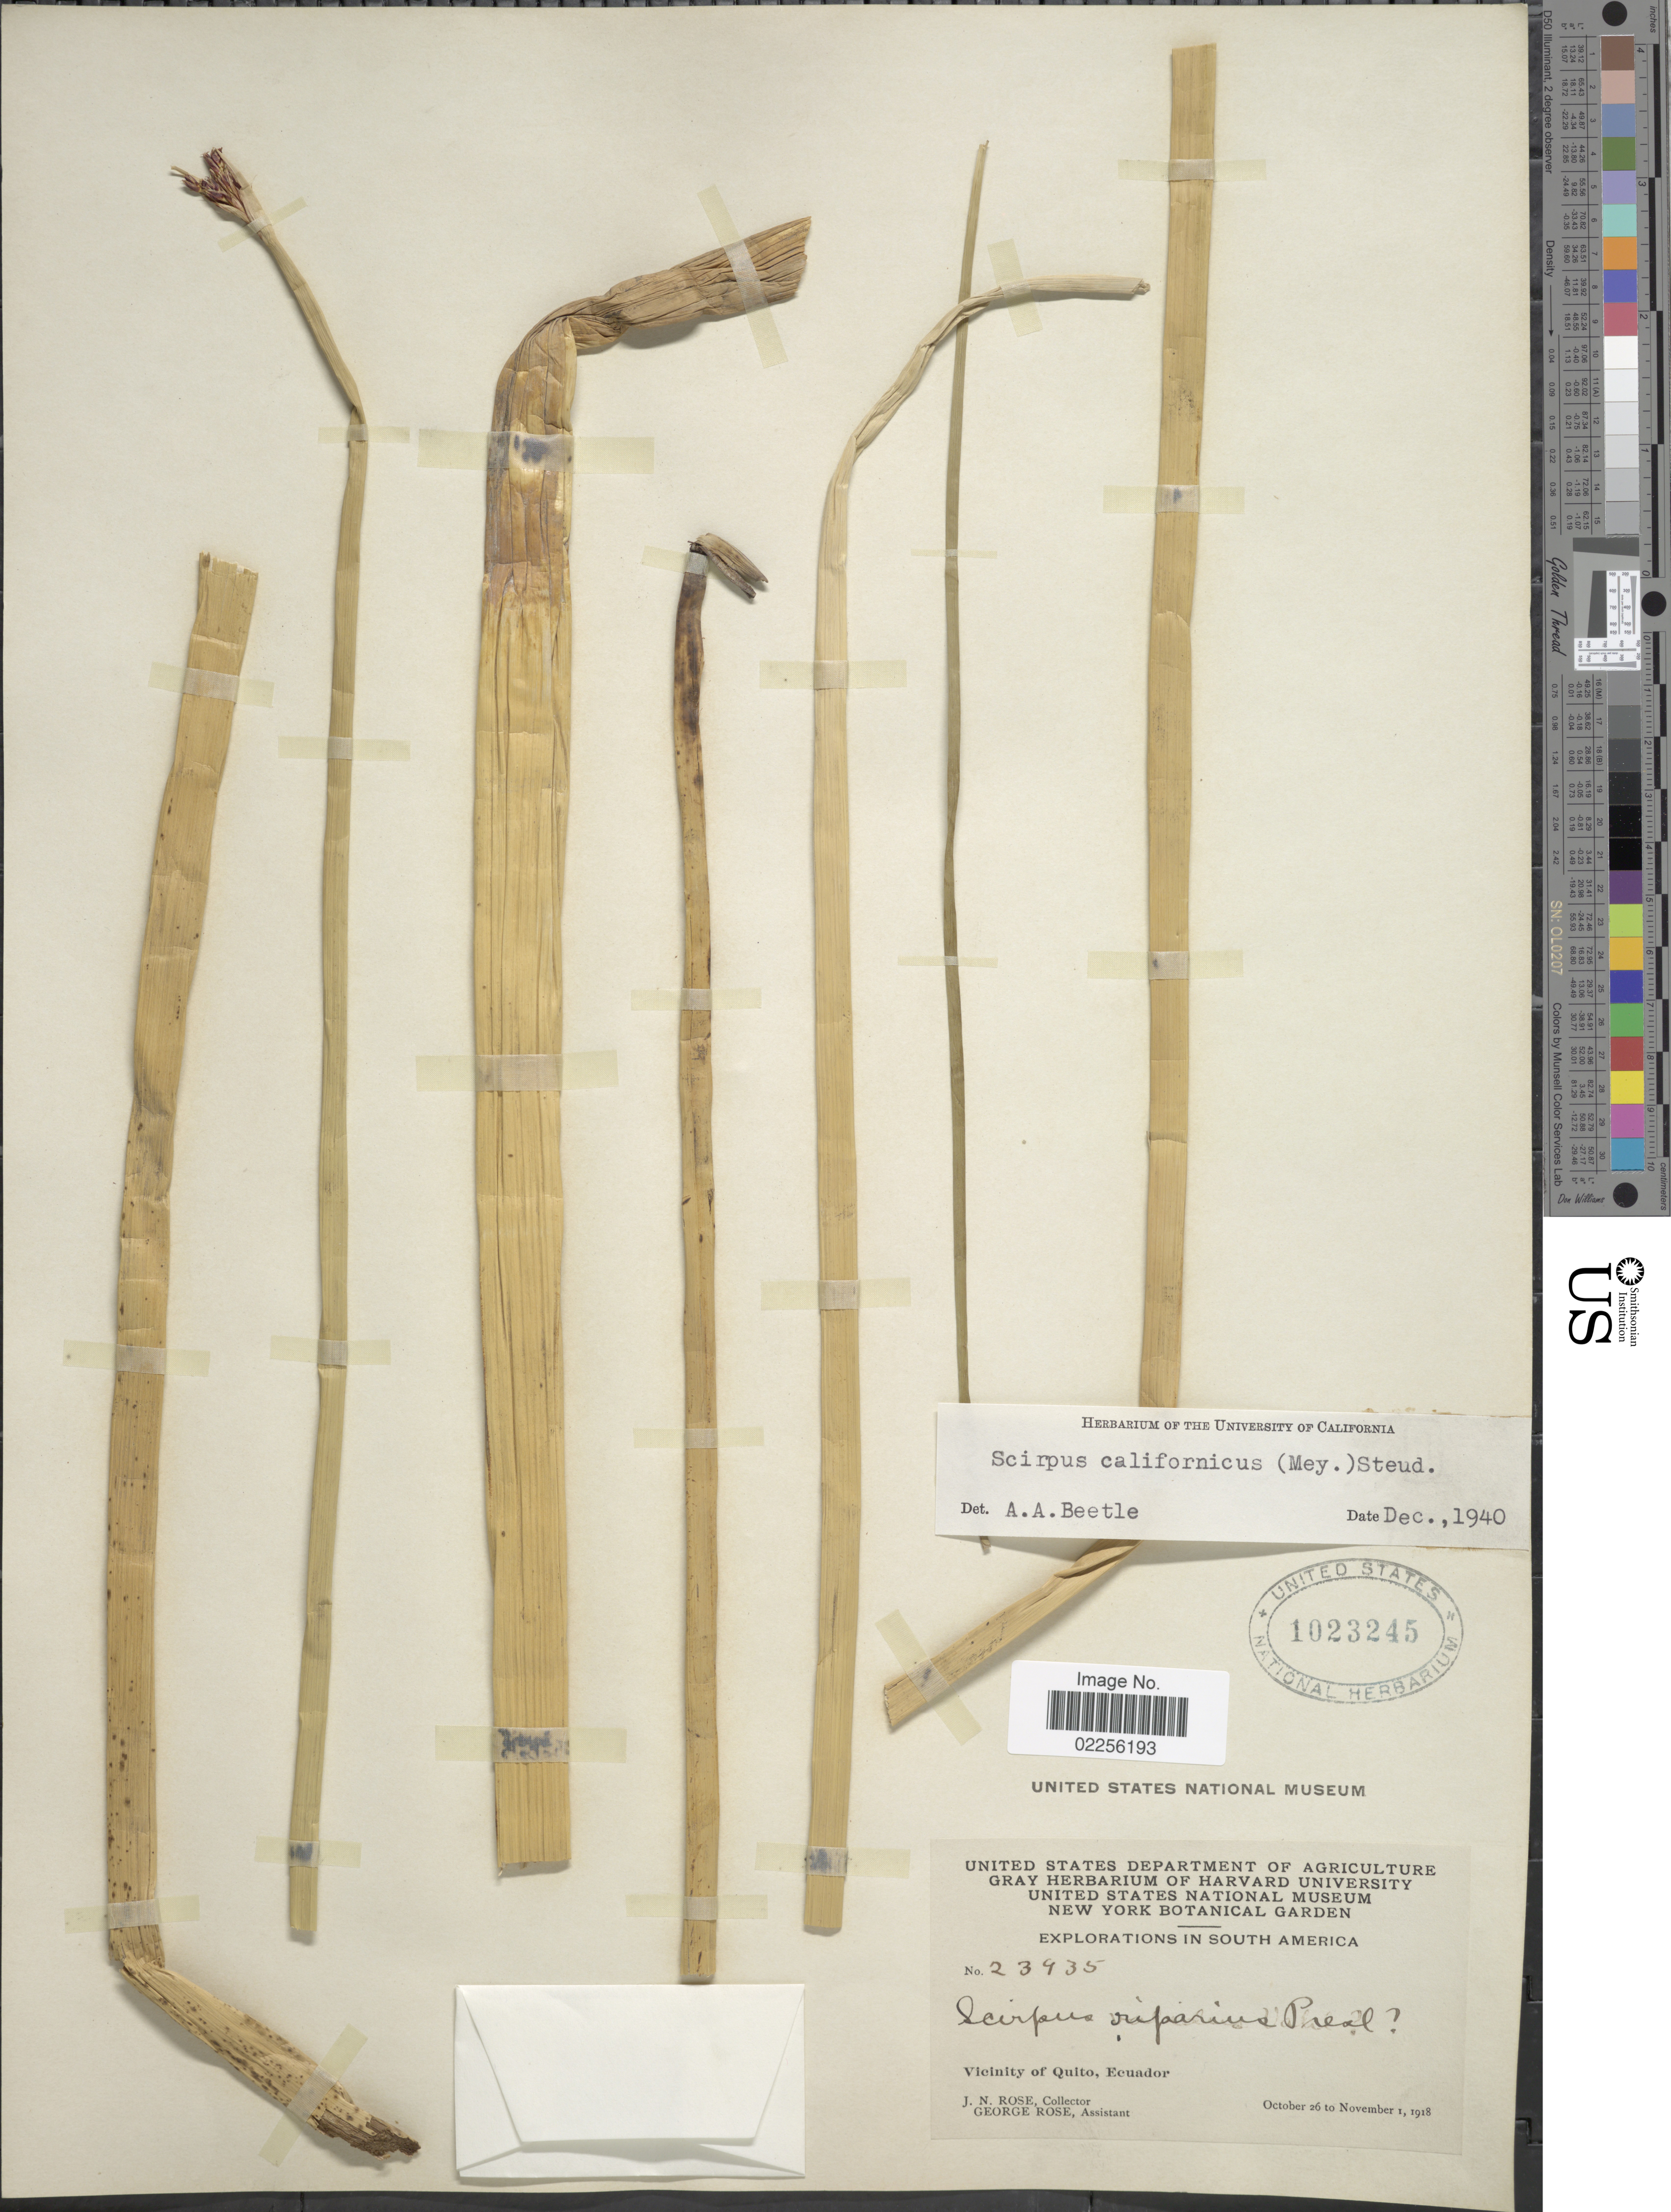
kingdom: Plantae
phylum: Tracheophyta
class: Liliopsida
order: Poales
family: Cyperaceae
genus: Schoenoplectus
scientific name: Schoenoplectus californicus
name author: (C.A. Mey.) Soják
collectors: J. N. Rose & G. Rose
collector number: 23935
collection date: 1918-10-26/1918-11-01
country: Ecuador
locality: Vicinity of Quito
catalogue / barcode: US 1023245